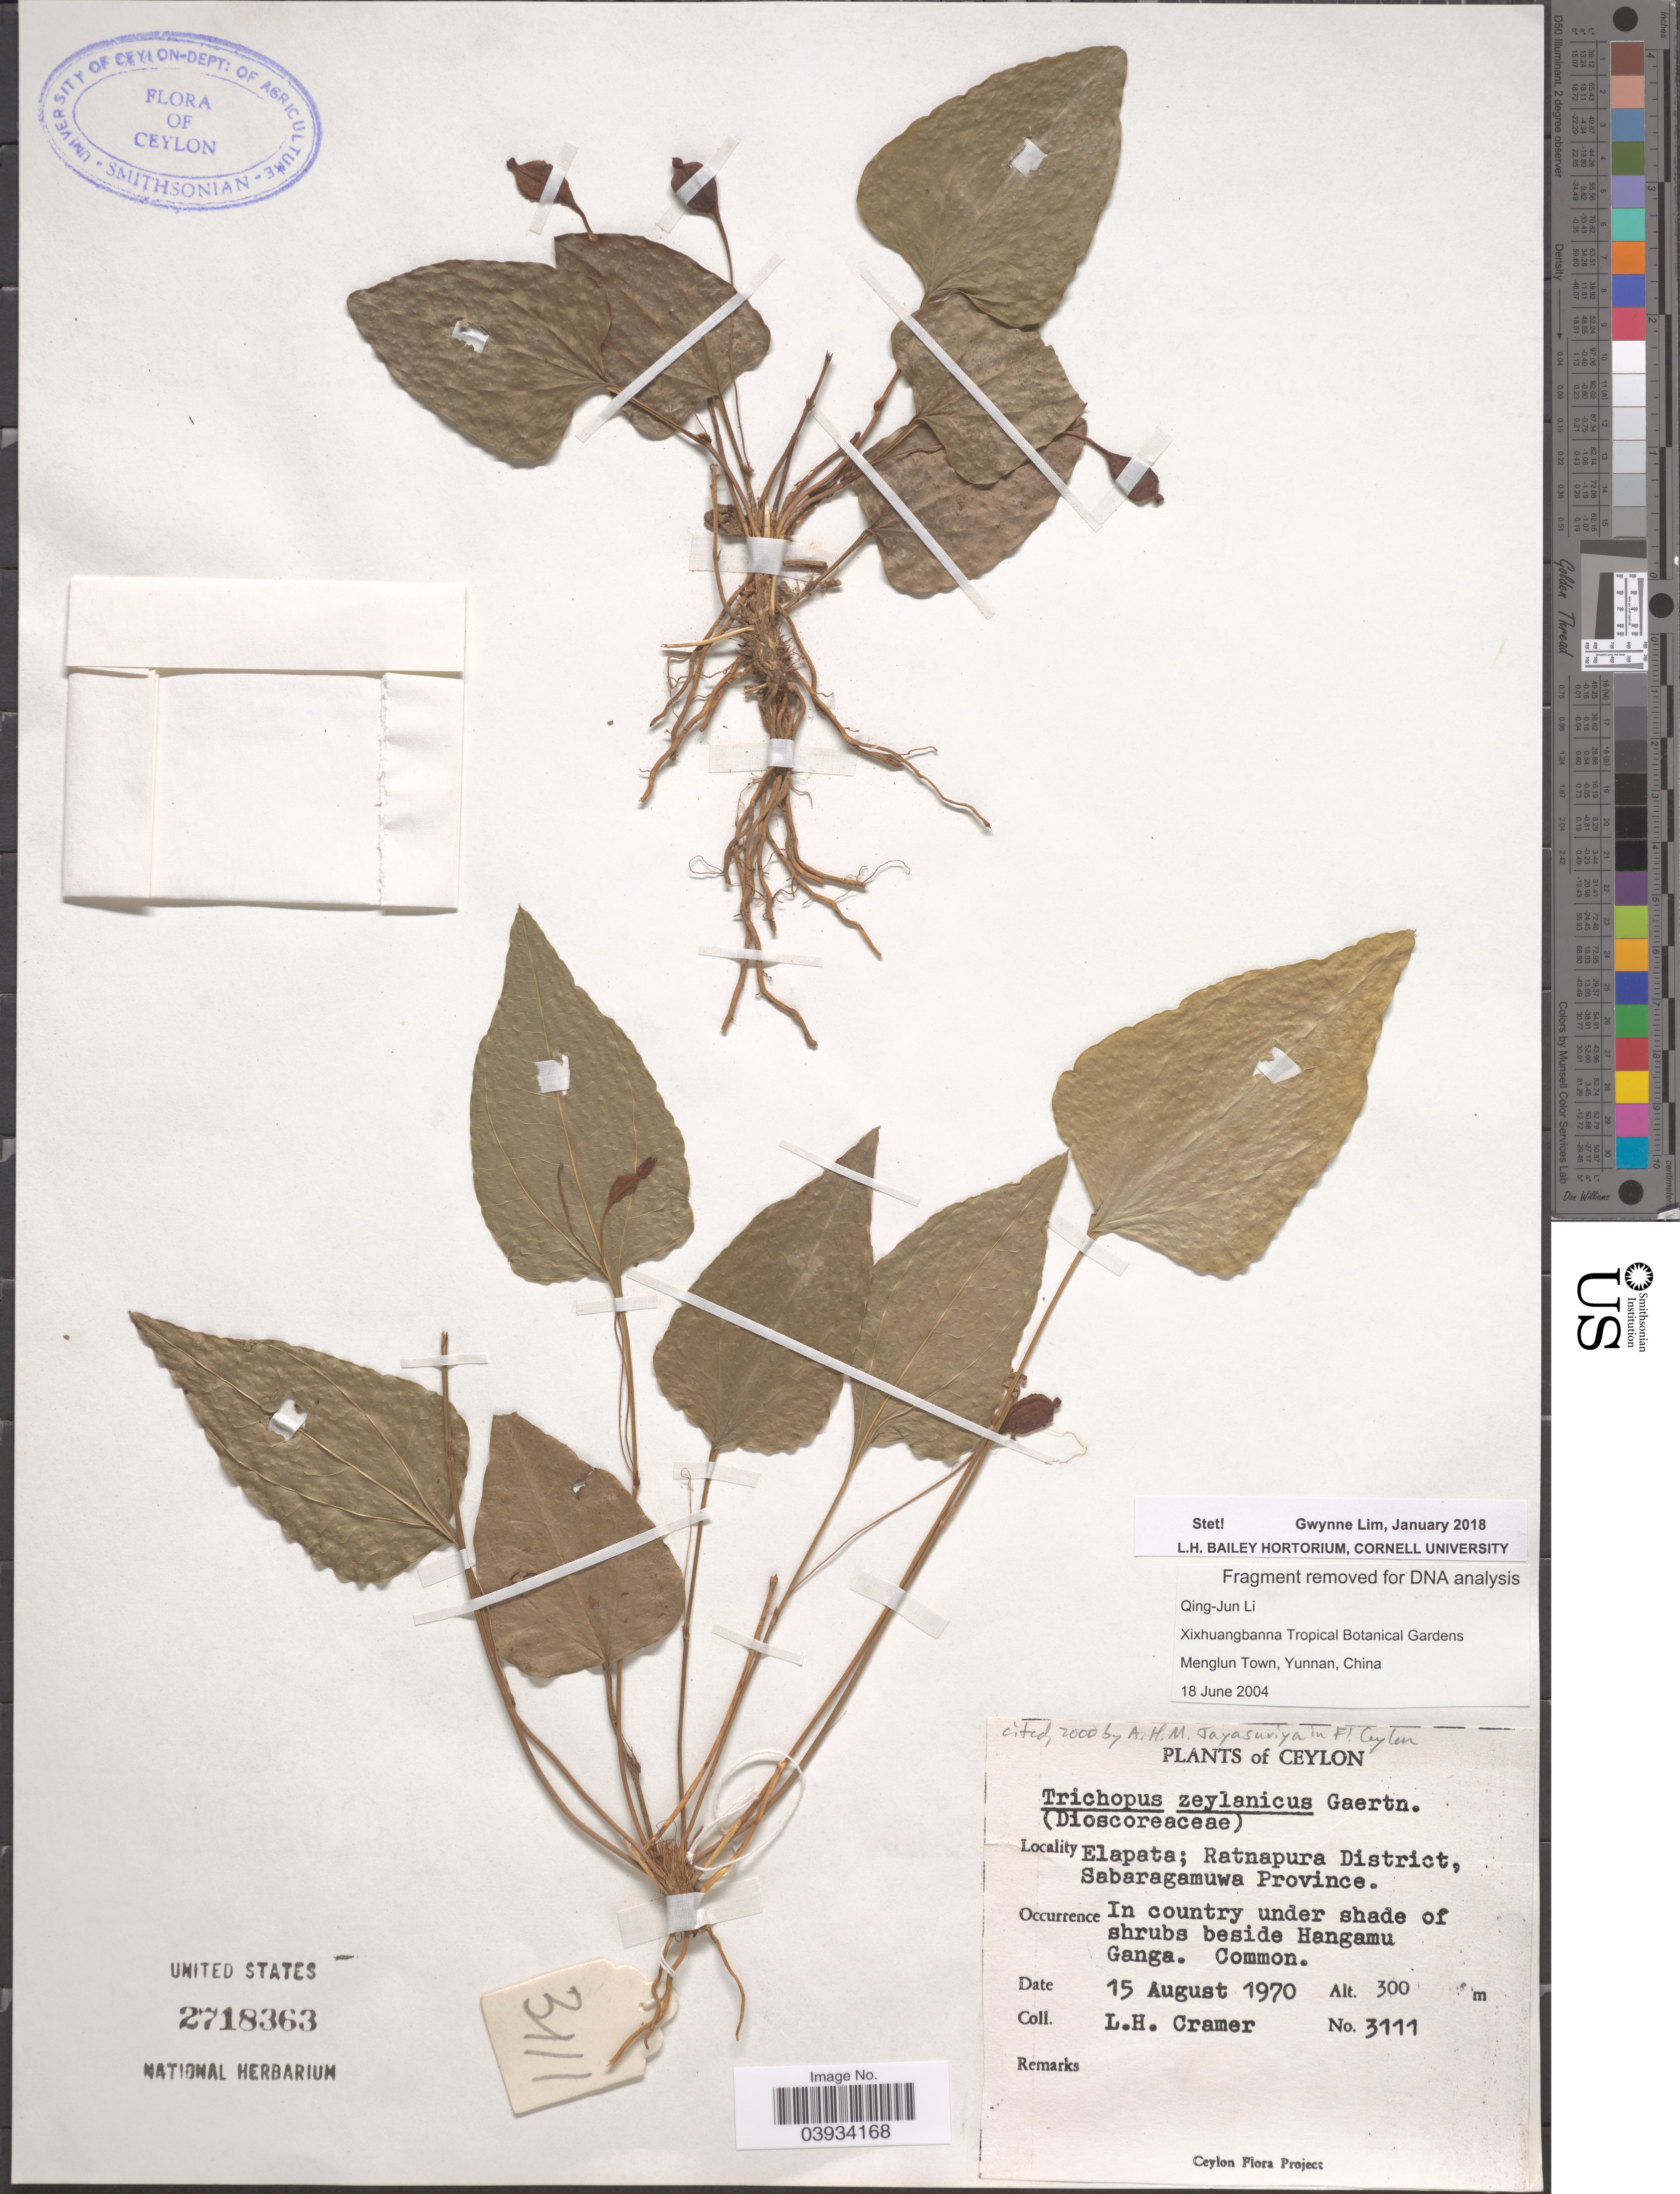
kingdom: Plantae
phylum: Tracheophyta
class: Liliopsida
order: Dioscoreales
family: Dioscoreaceae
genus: Trichopus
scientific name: Trichopus zeylanicus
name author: Gaertn.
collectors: L. H. Cramer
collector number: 3111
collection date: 1970-08-15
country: Sri Lanka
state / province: Sabaragamuwa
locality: Ceylon. Elapata; Ratnapura District. In country under shade of shrubs beside Hangamu Ganga.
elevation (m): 300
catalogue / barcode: US 2718363